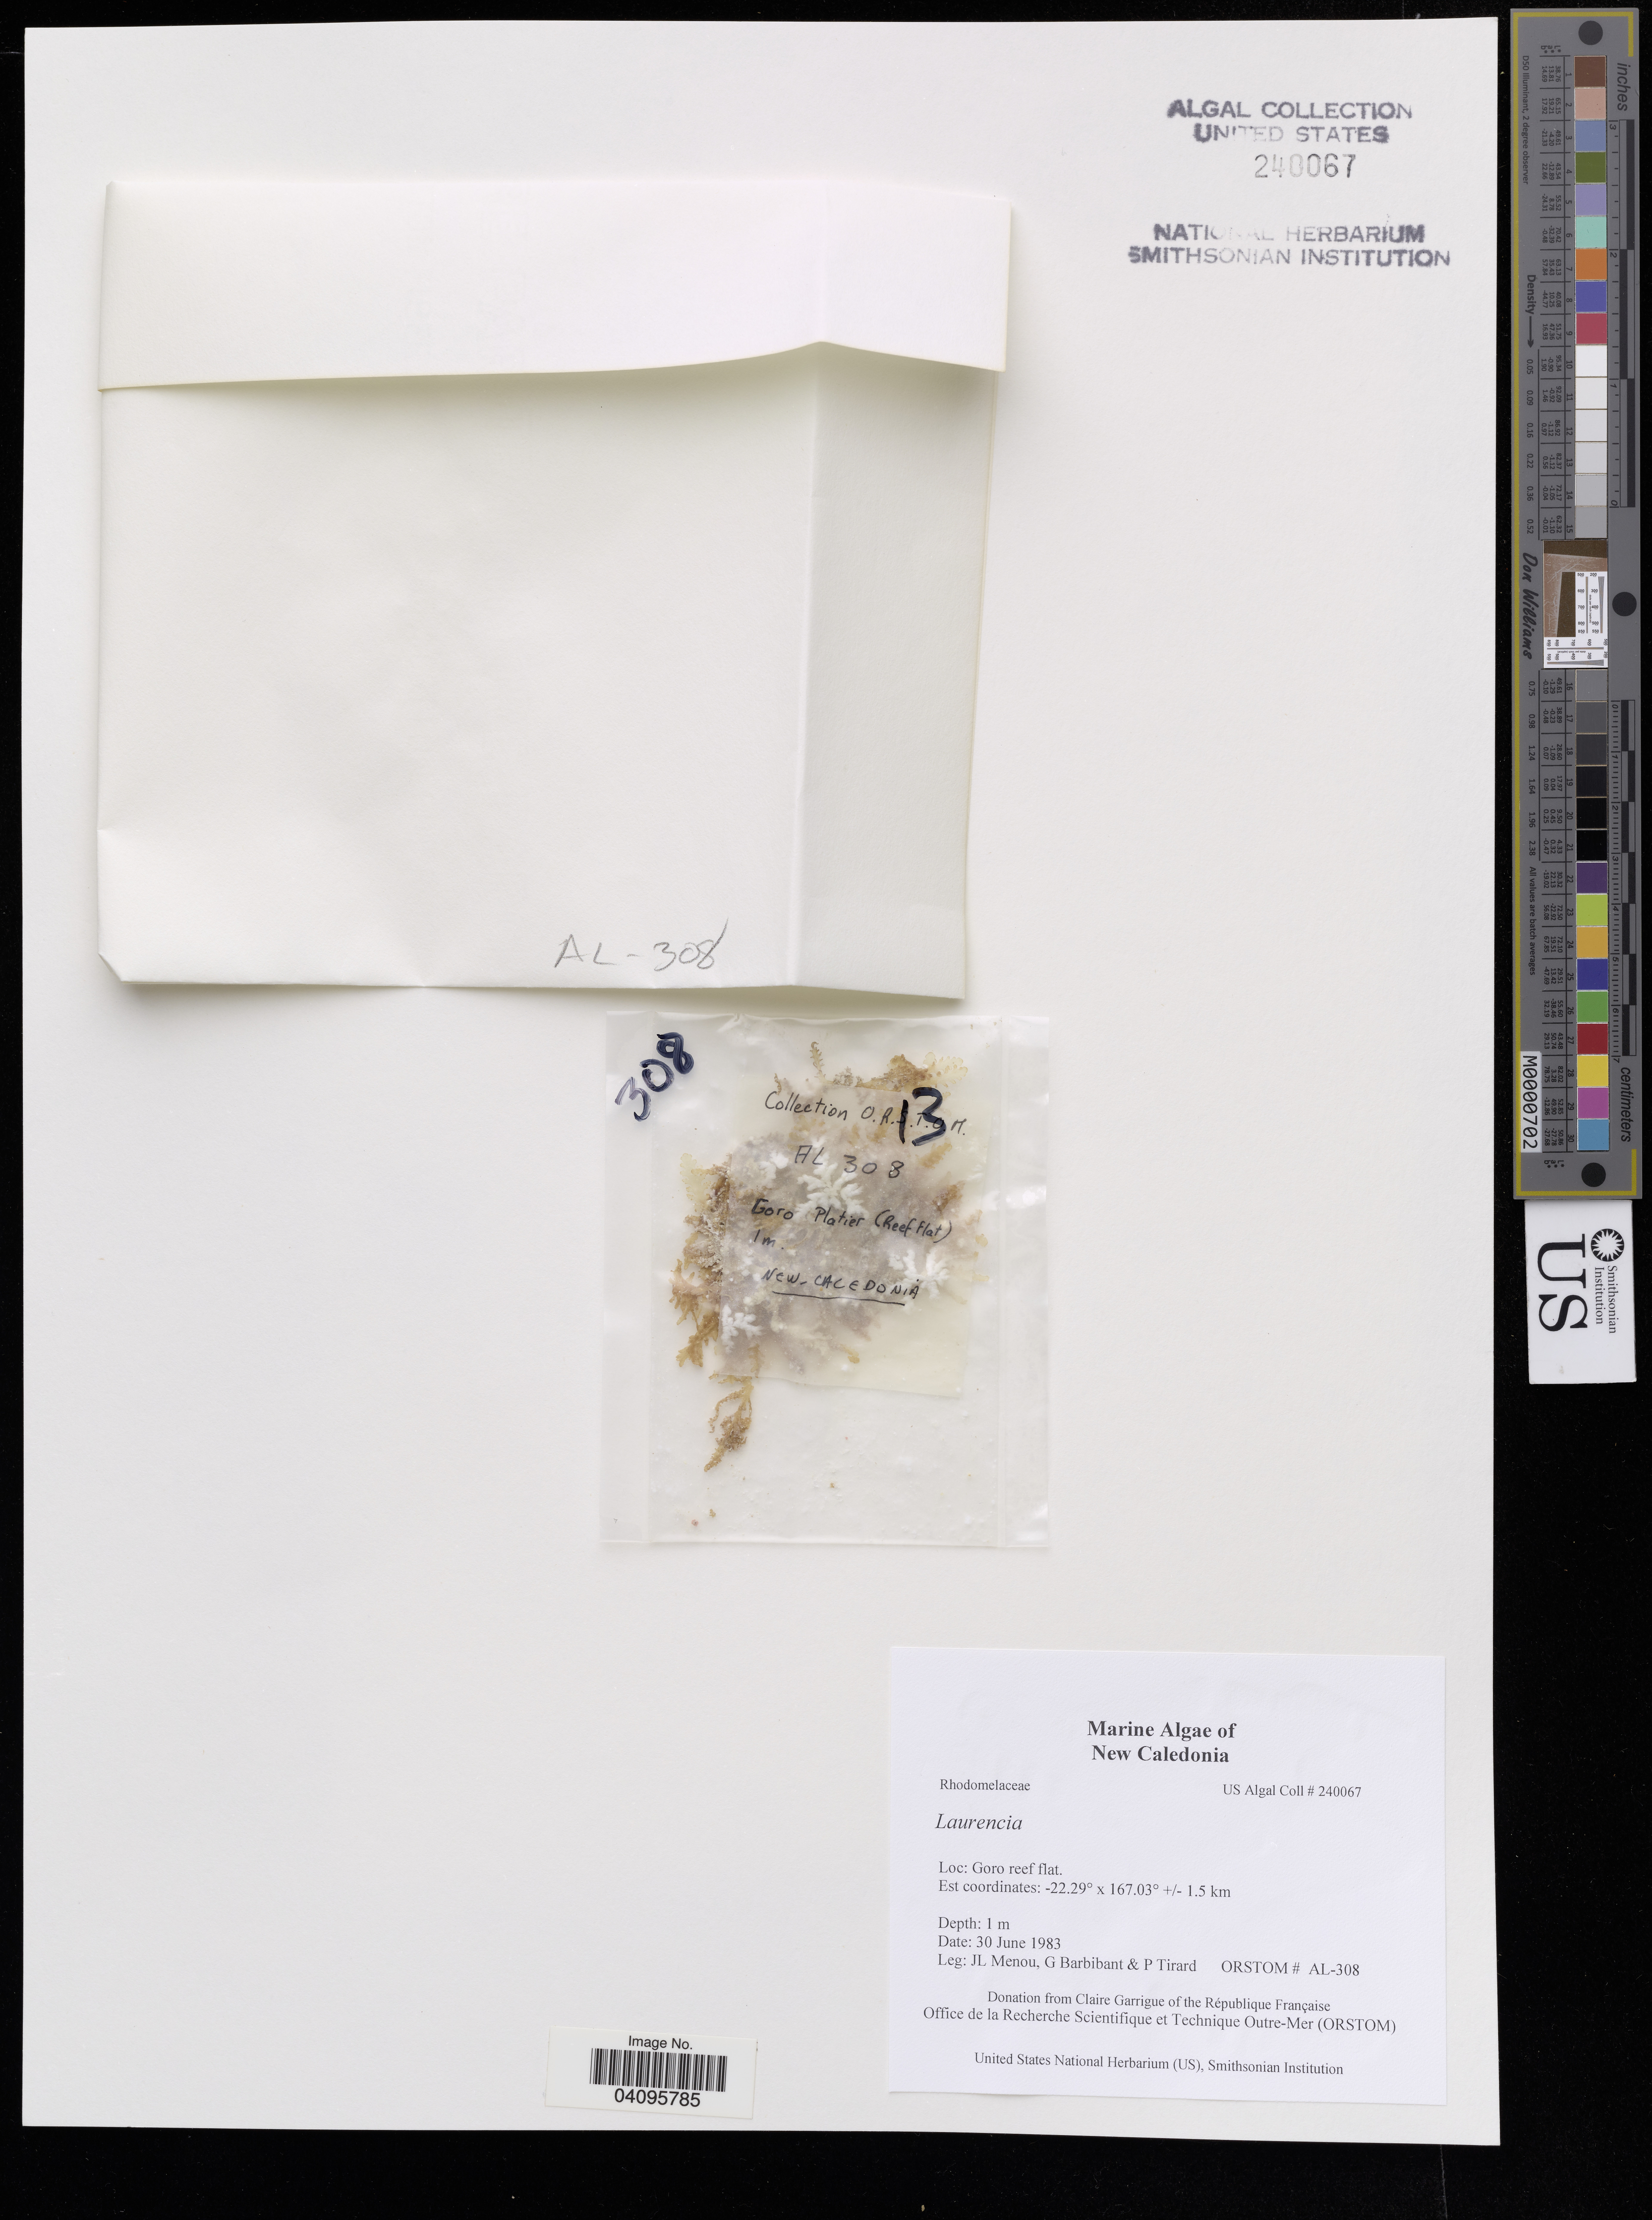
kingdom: Plantae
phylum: Rhodophyta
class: Florideophyceae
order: Ceramiales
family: Rhodomelaceae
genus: Laurencia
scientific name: Laurencia sp.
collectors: J. L. Menou, G. Barbibant & P. Tirard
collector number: AL-308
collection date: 1983-06-30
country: New Caledonia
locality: Goro reef flat. +/- 1.5 km.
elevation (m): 1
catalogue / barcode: US 240067